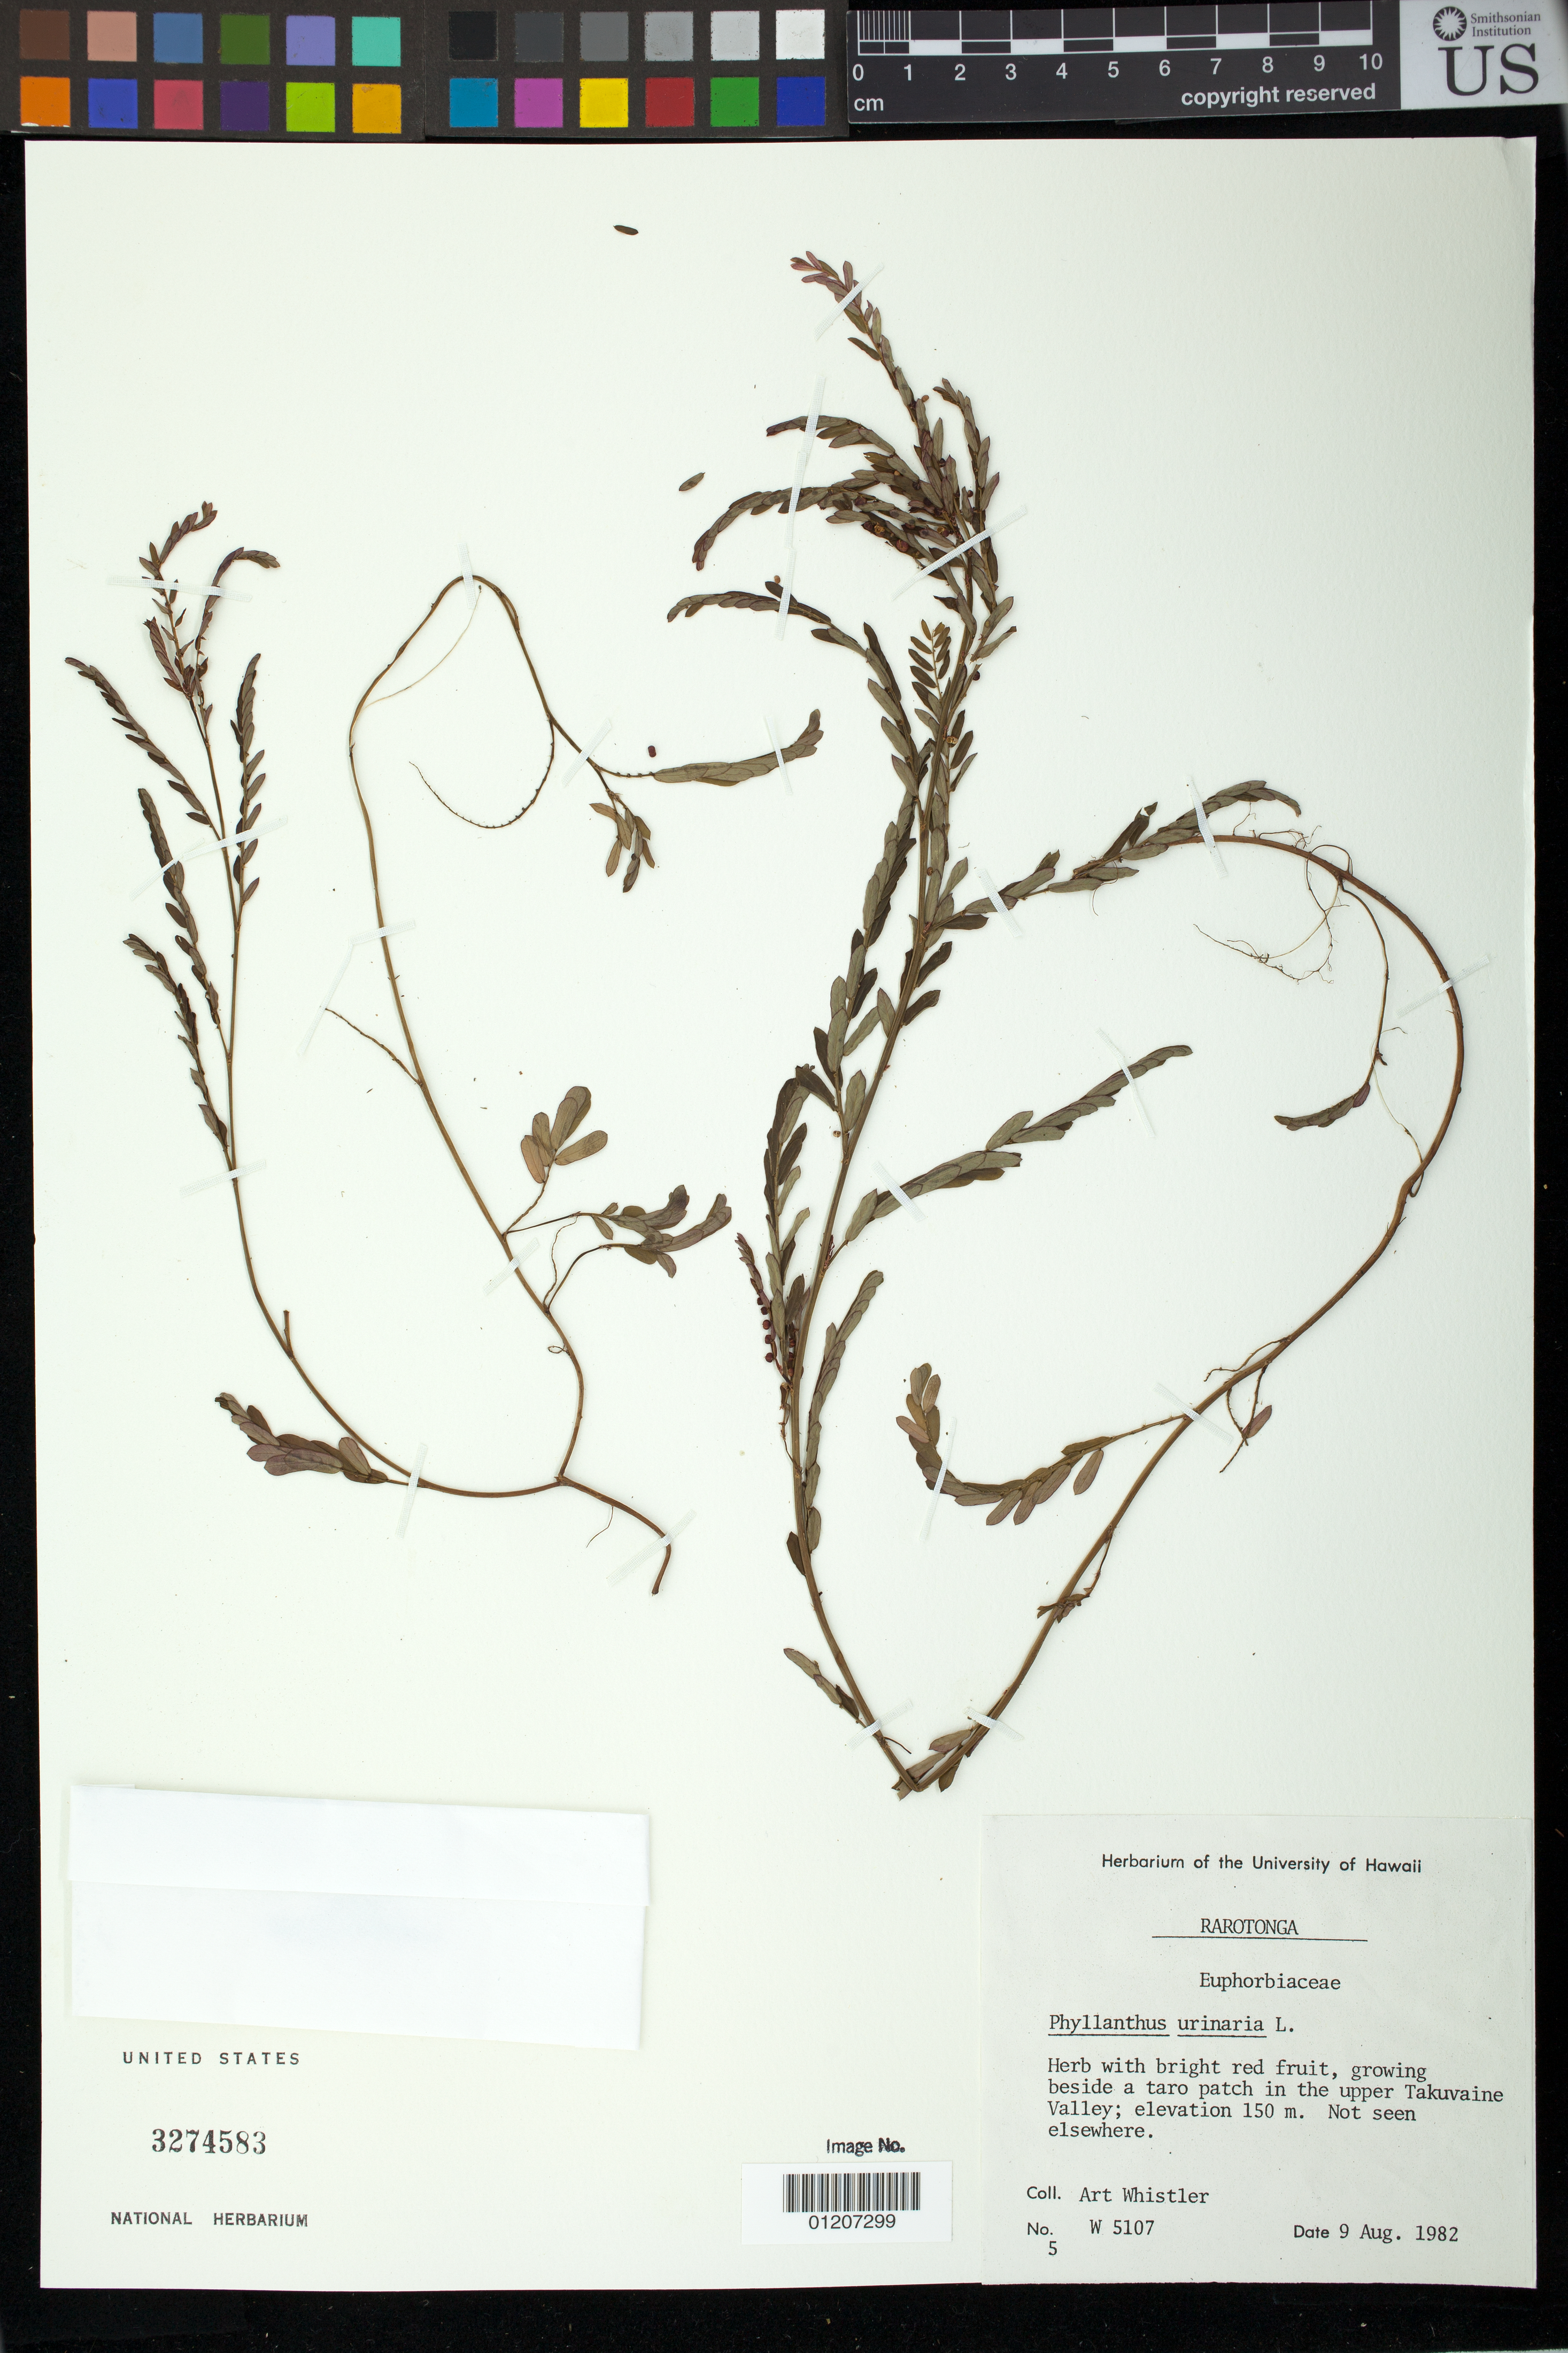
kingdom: Plantae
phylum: Tracheophyta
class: Magnoliopsida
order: Malpighiales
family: Phyllanthaceae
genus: Phyllanthus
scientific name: Phyllanthus urinaria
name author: L.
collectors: A. Whistler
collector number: W 5107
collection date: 1982-08-09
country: Cook Islands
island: Rarotonga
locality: In the upper Takuvaine Valley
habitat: Taro Patch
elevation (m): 150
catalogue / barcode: US 3274583